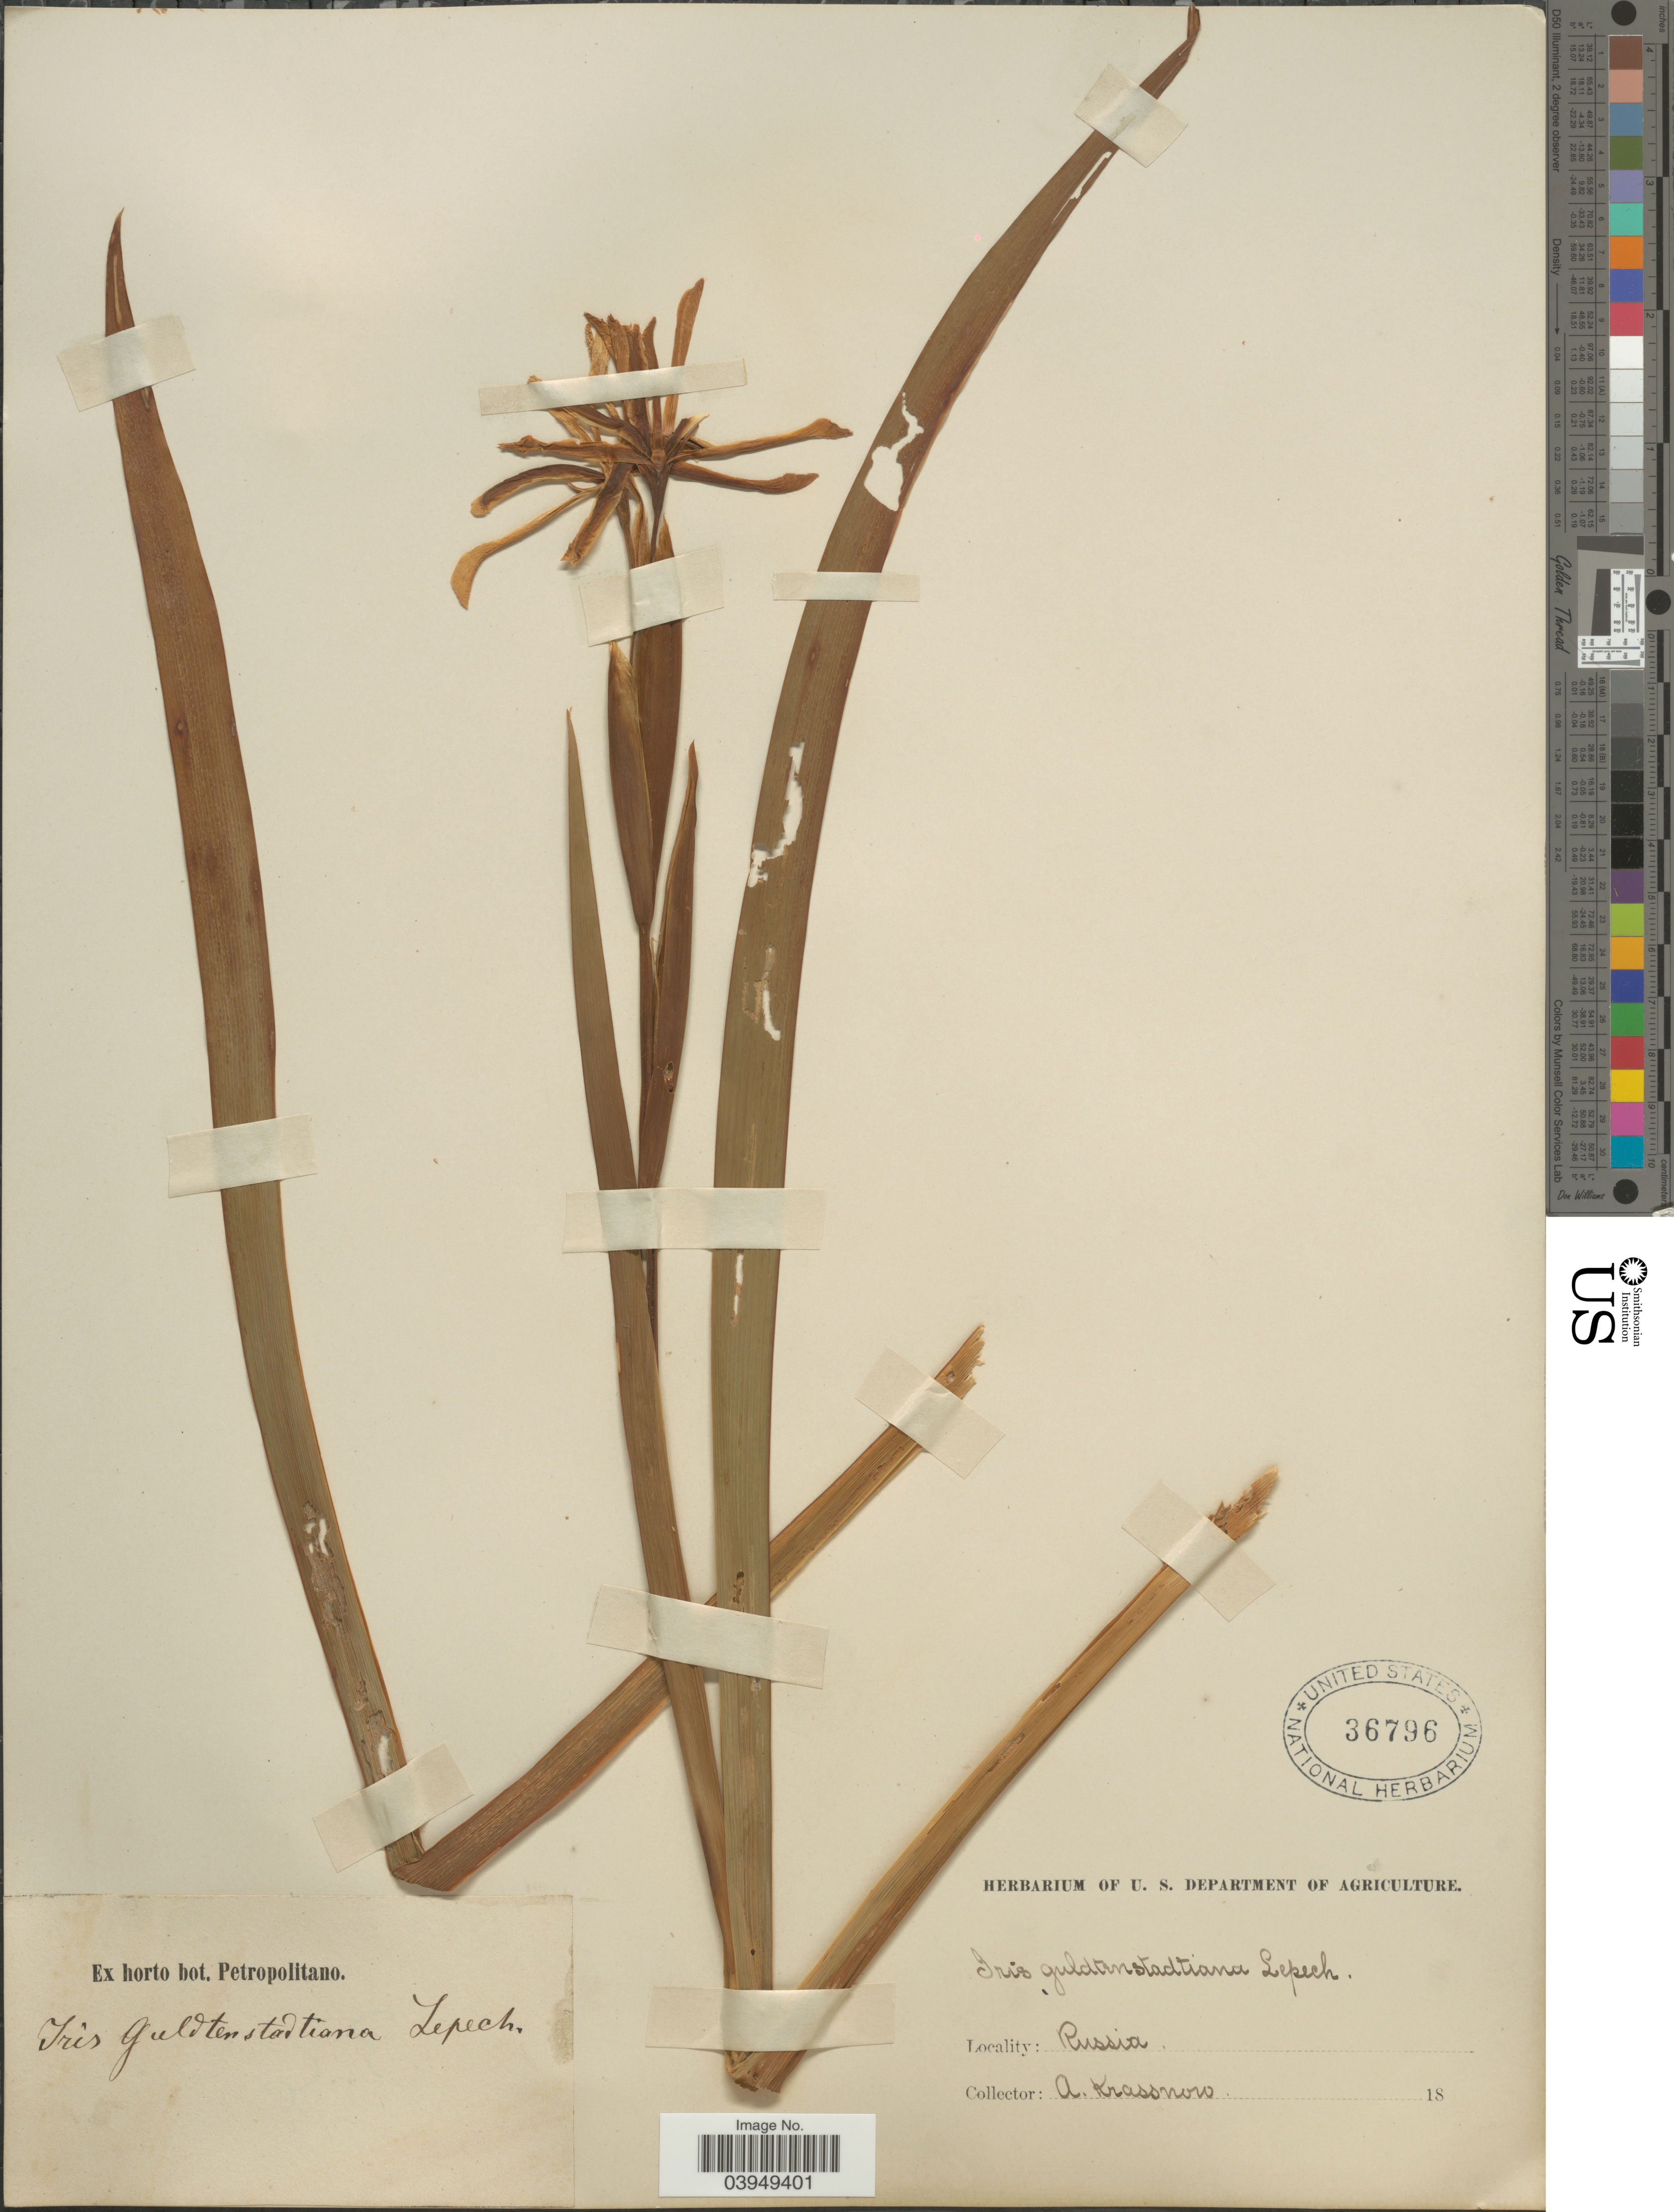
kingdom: Plantae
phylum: Tracheophyta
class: Liliopsida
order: Asparagales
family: Iridaceae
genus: Iris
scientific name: Iris gueldenstaedtiana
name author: Lepech.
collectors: A. Krassnow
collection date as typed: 18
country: Russian Federation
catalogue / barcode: US 36796